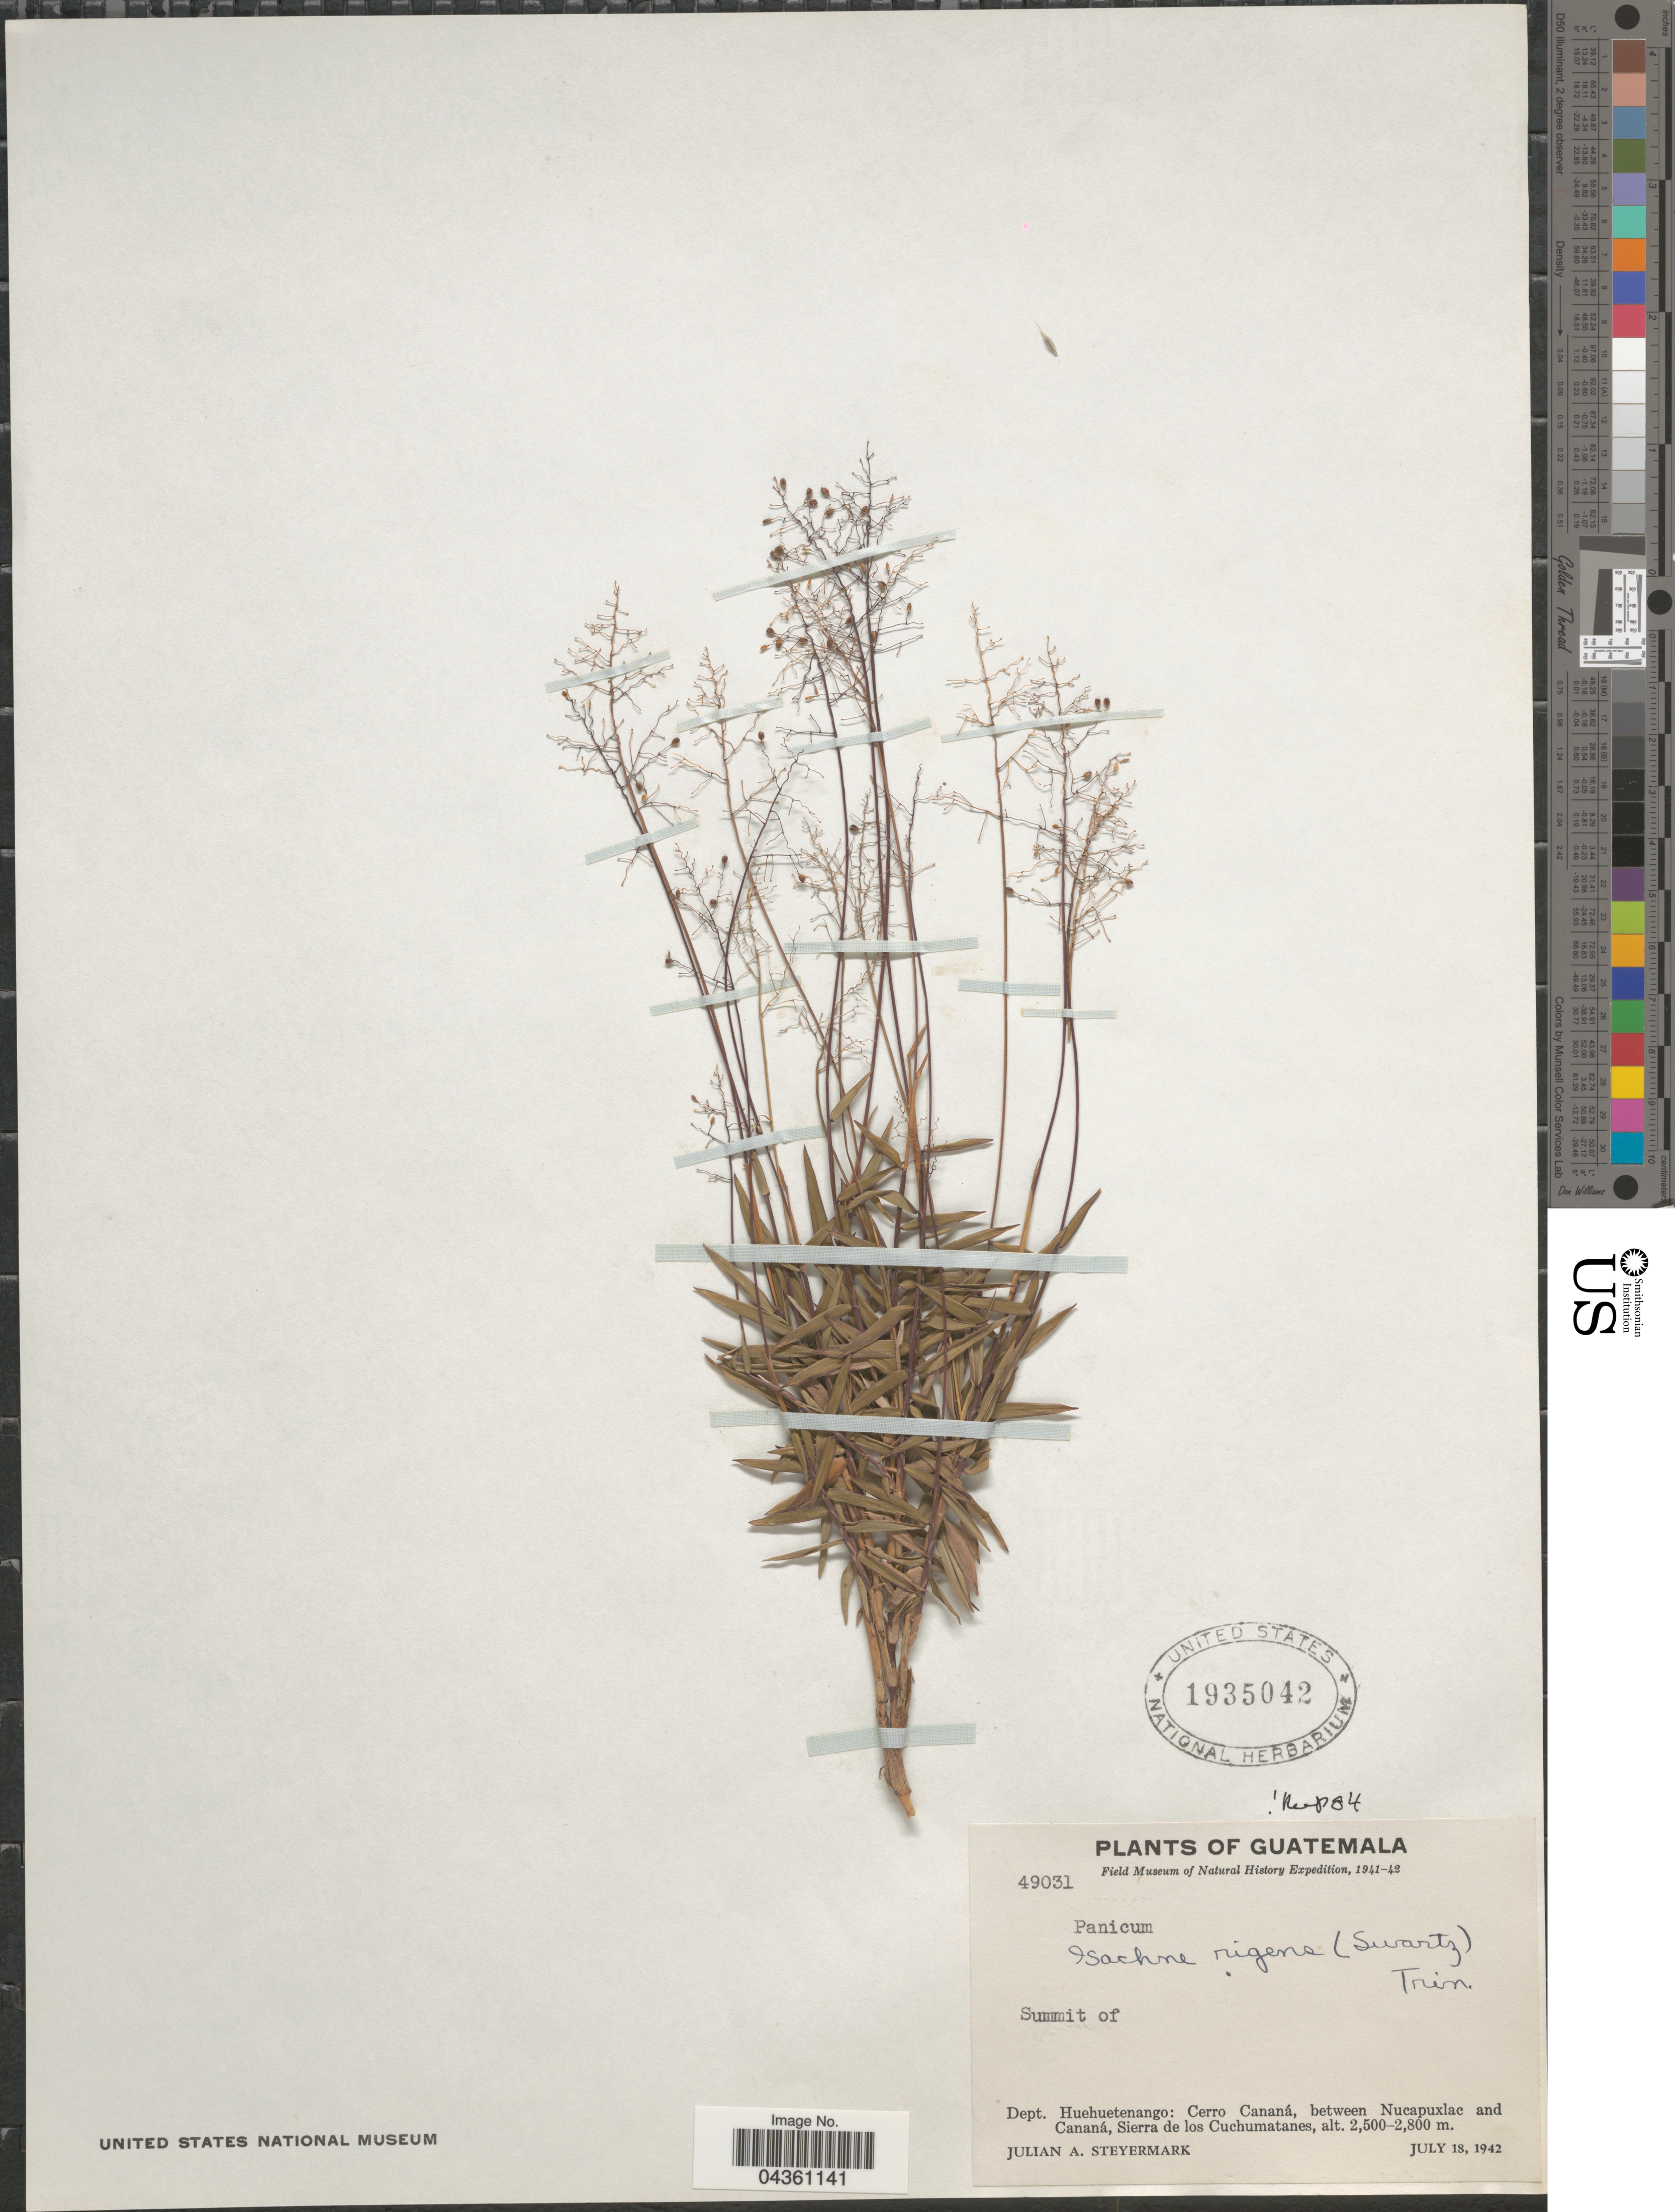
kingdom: Plantae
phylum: Tracheophyta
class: Liliopsida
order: Poales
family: Poaceae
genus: Isachne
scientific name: Isachne rigens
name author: (Sw.) Trin.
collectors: J. Steyermark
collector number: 49031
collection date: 1942-07-18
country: Guatemala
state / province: Huehuetenango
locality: Field Museum of Natural History Expedition, 1941-42. Summit of Dept. Huehuetenango: Cerro Cananá, between Nucapuxlac and Cananá, Sierra de los Cuchumatanes.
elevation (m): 2500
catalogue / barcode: US 1935042